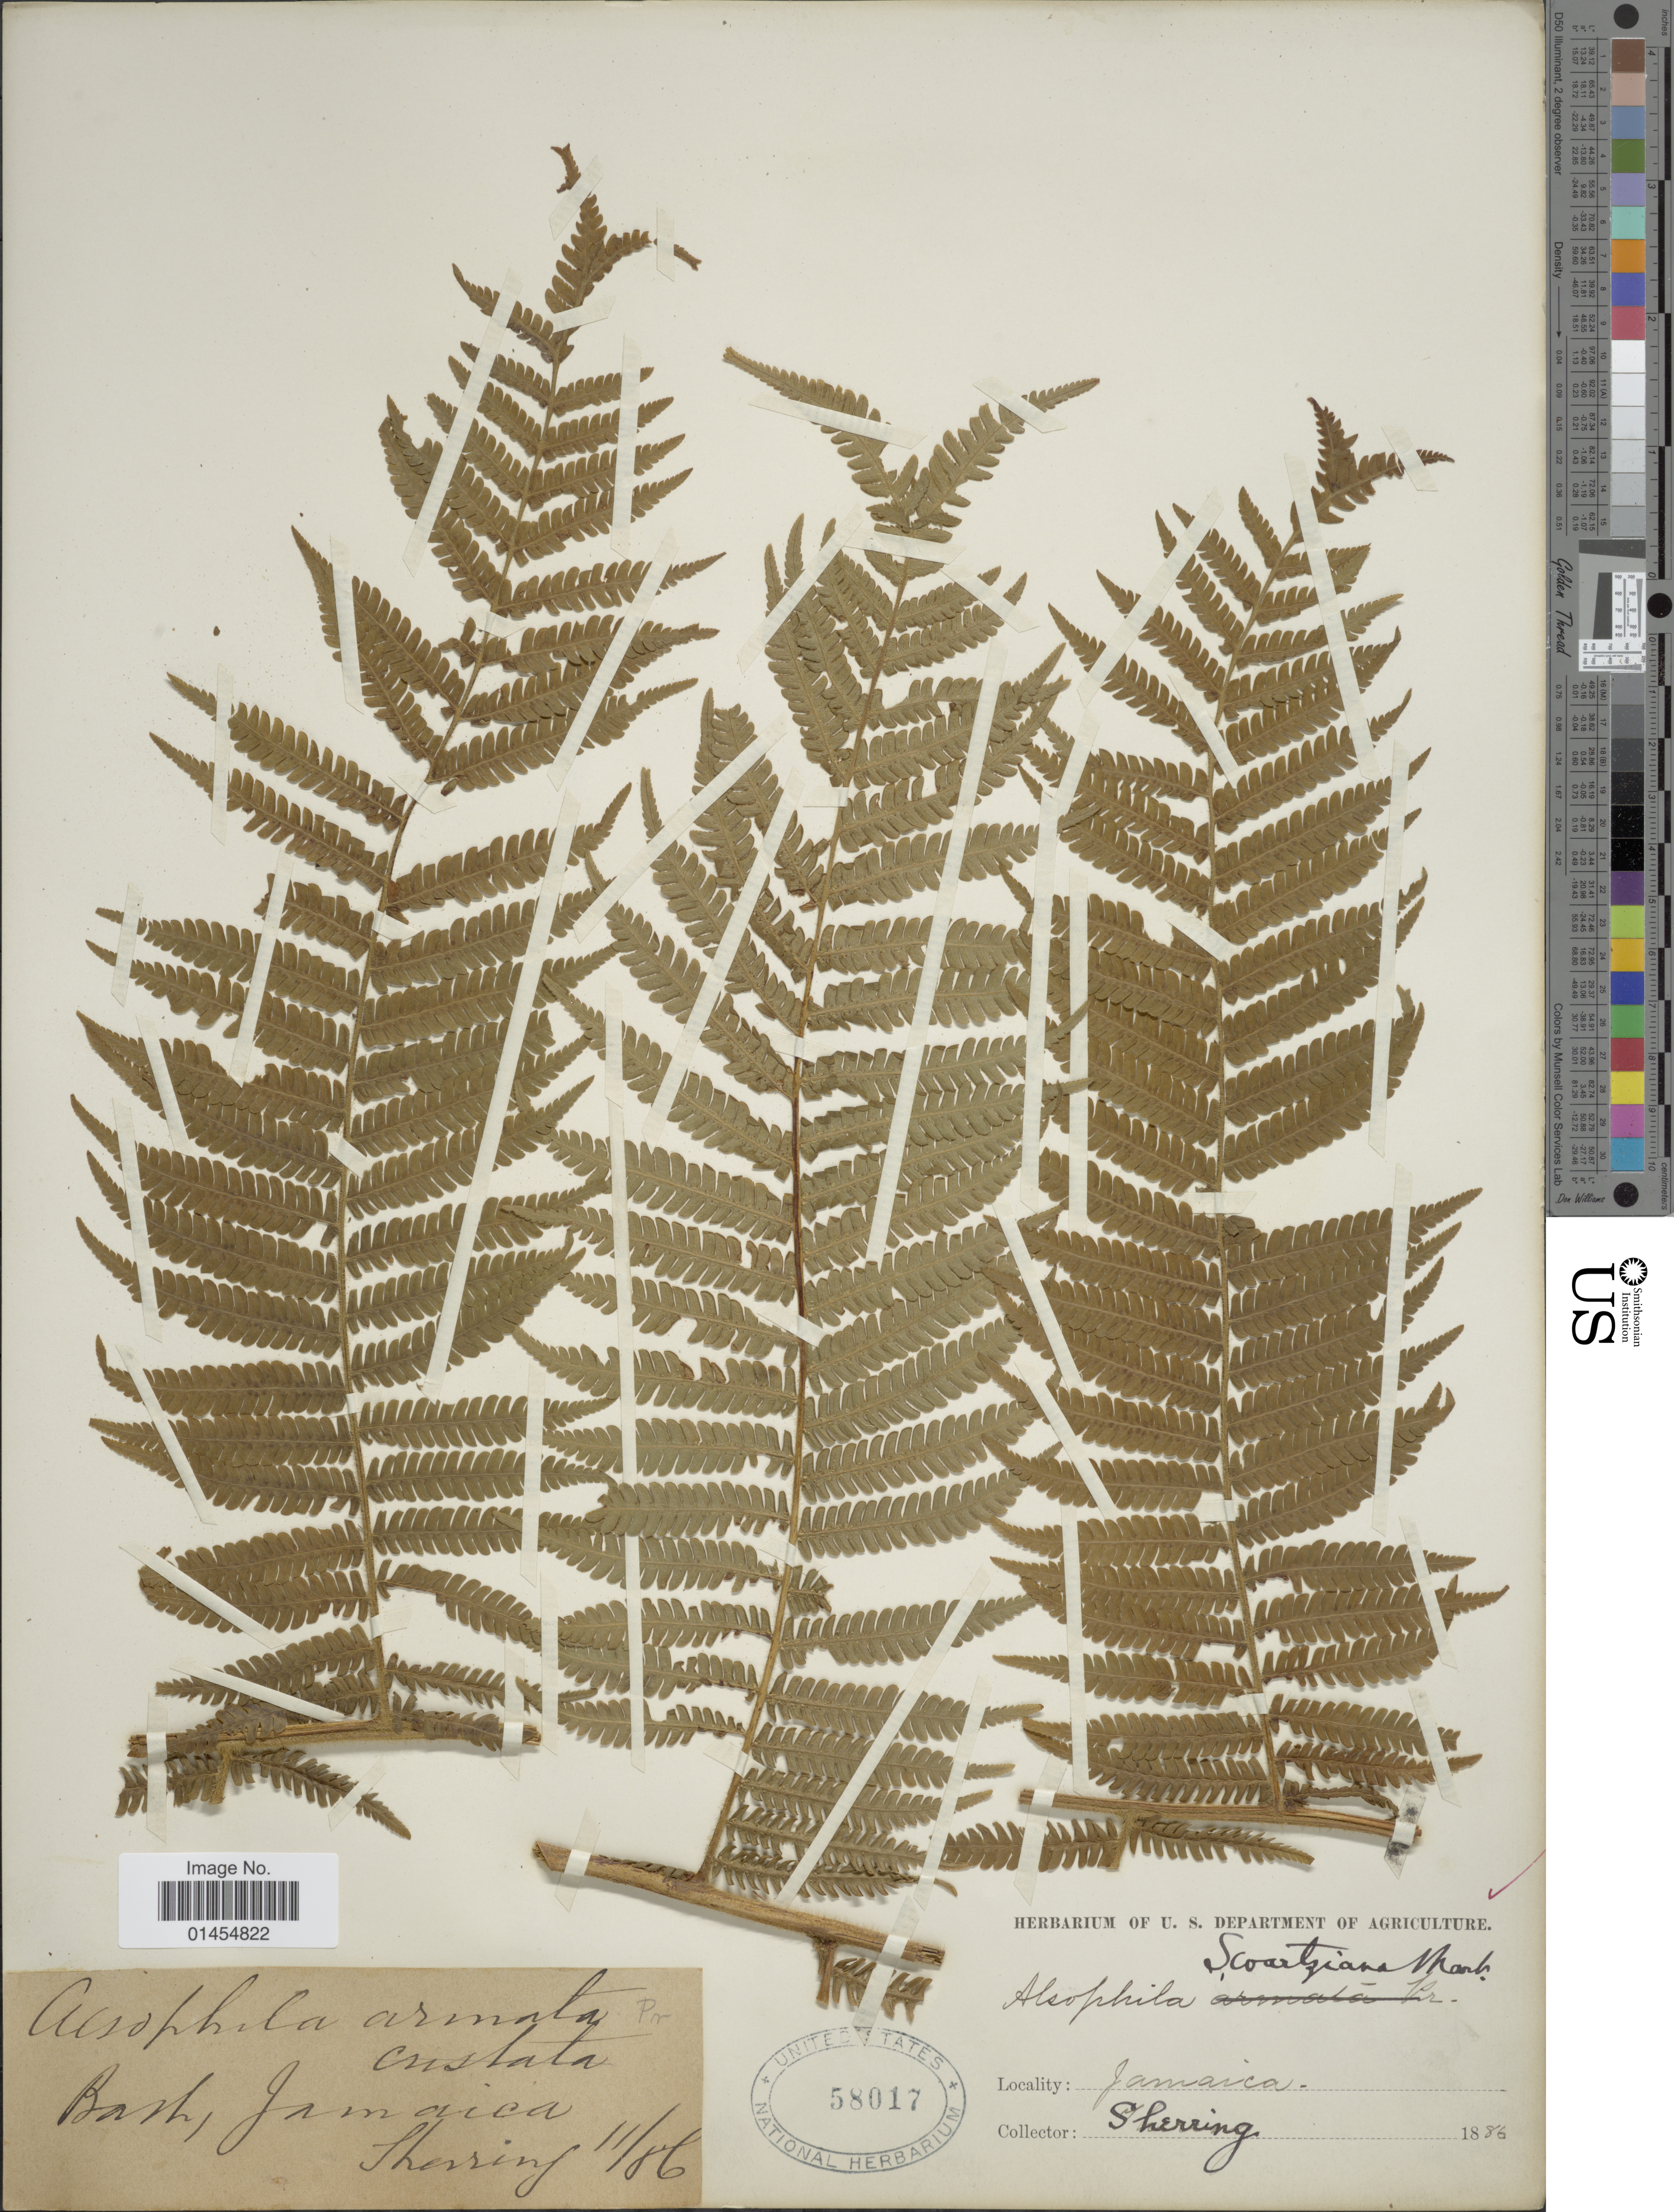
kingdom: Plantae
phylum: Tracheophyta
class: Polypodiopsida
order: Cyatheales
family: Cyatheaceae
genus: Alsophila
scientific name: Alsophila swartziana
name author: Mart.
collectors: Sherring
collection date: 1886-11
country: Jamaica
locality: Bath [interpreted]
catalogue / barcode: US 58017